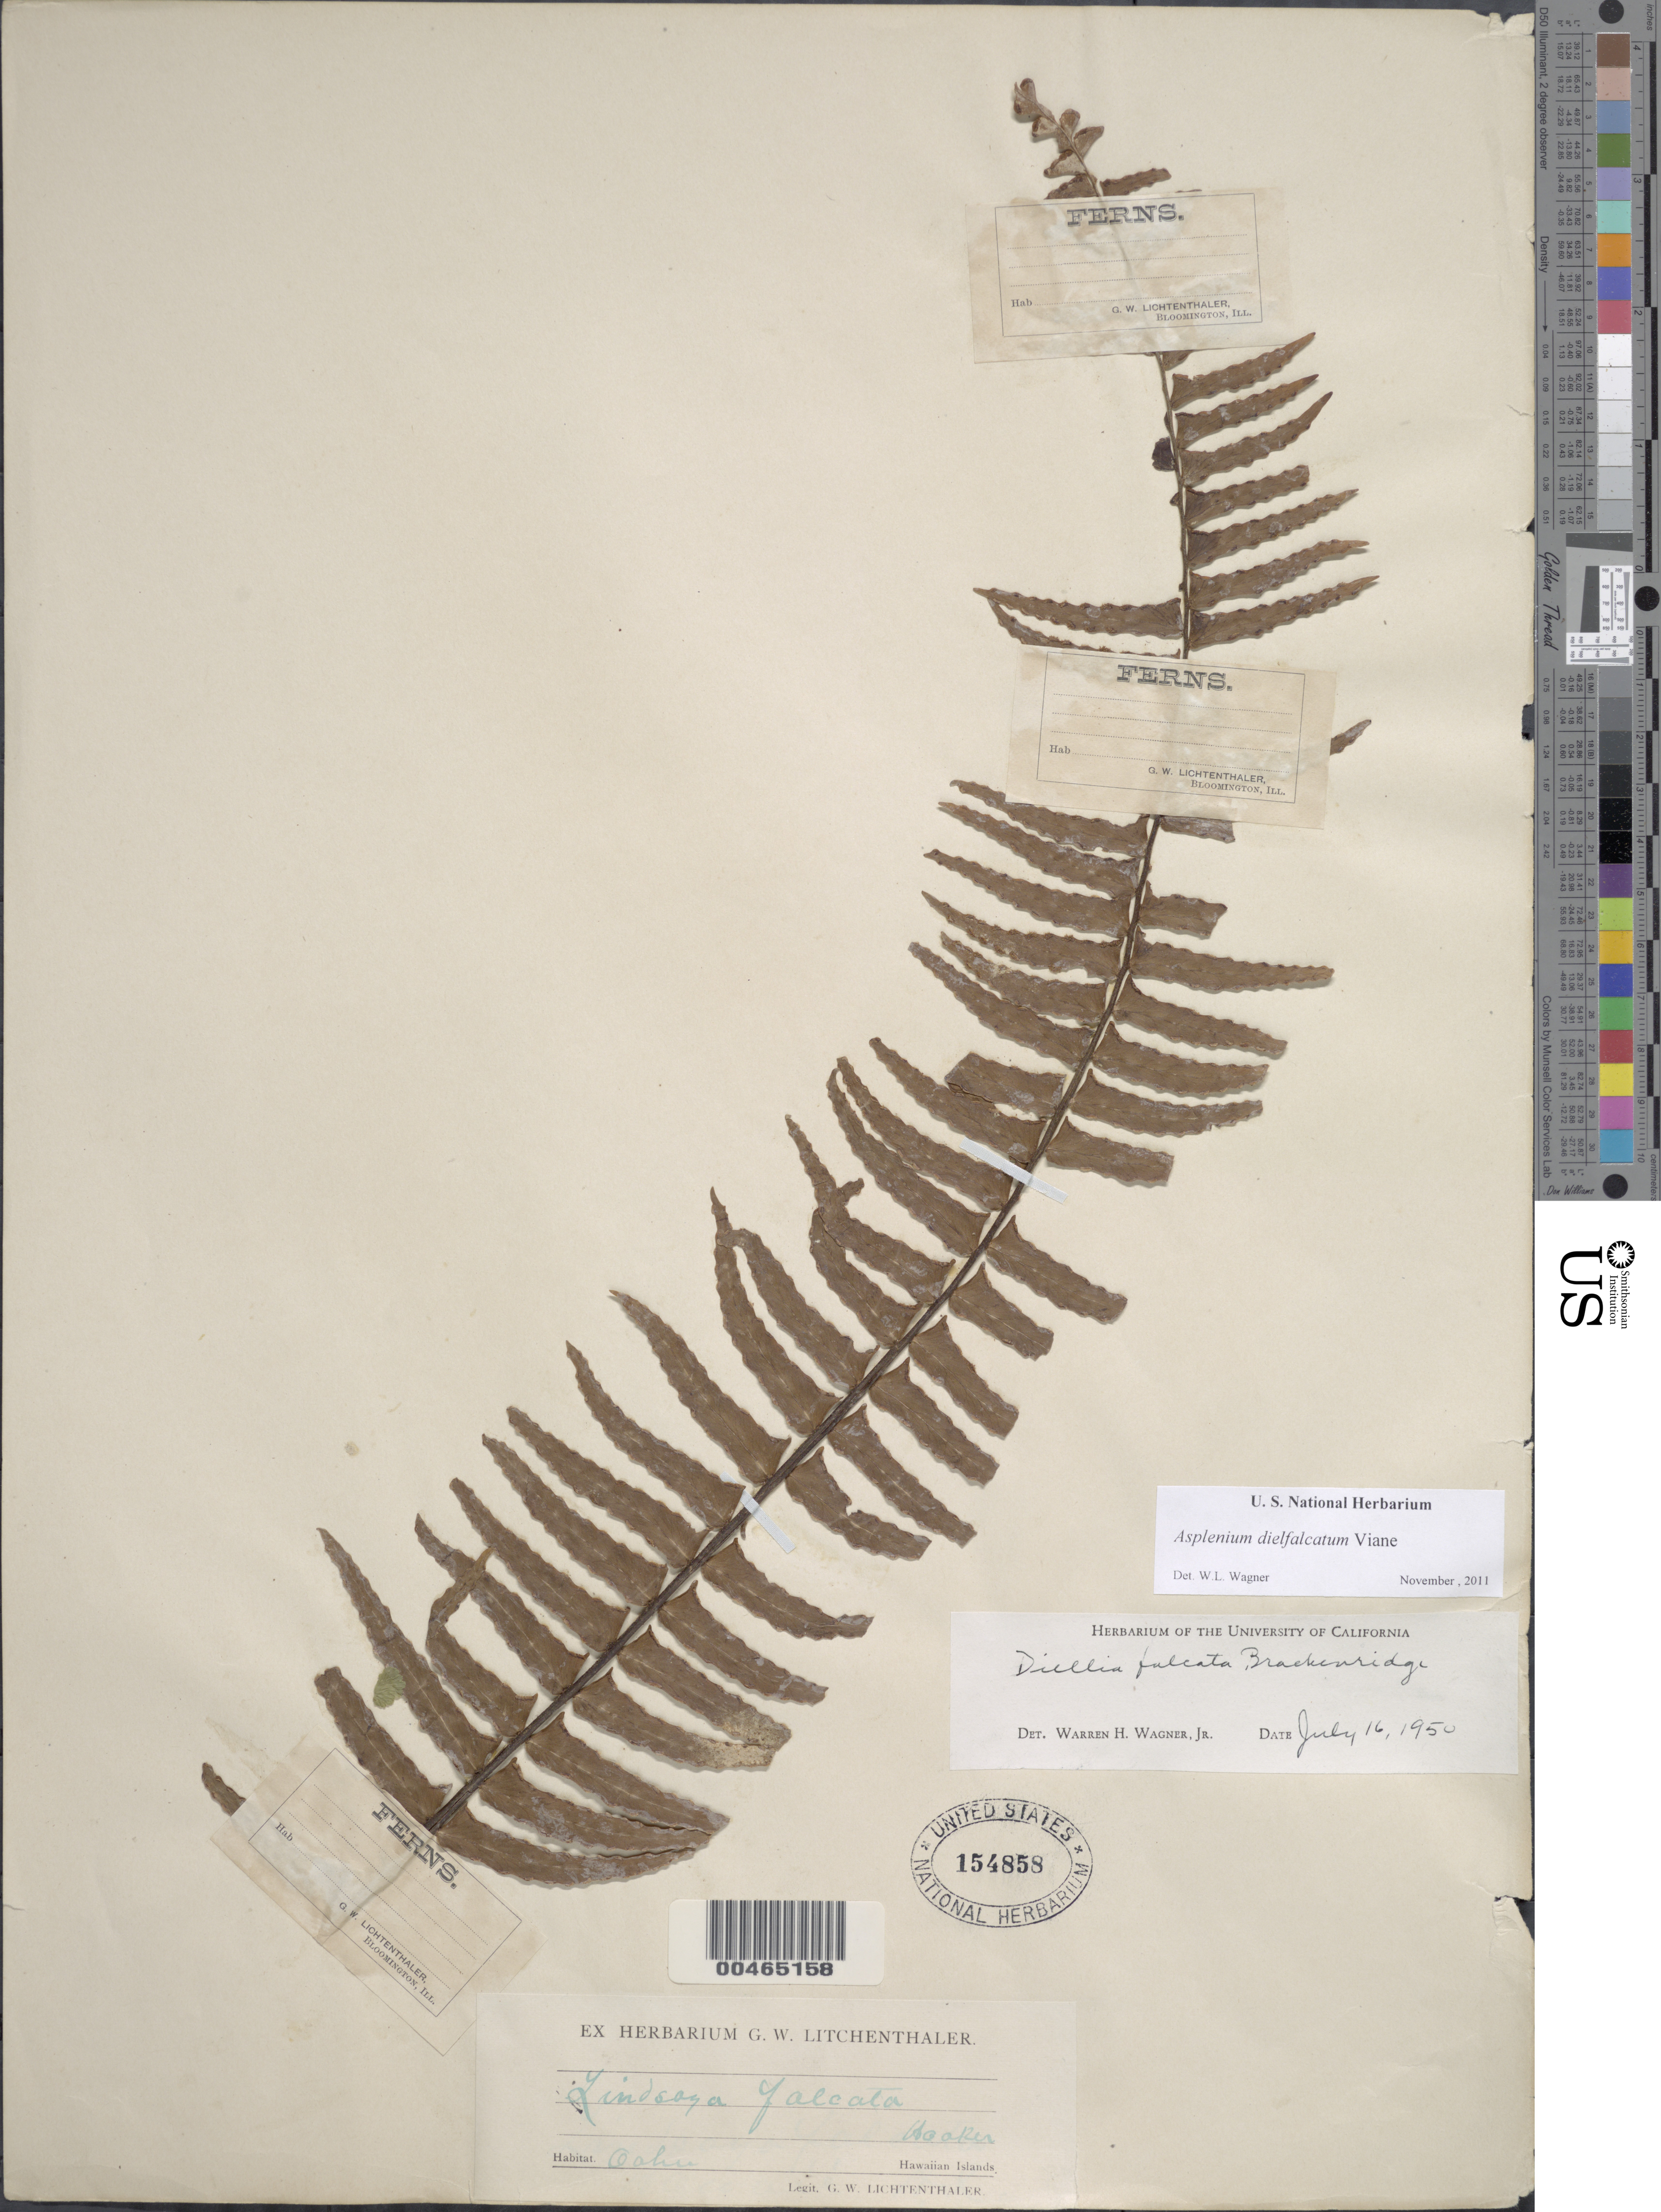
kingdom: Plantae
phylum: Tracheophyta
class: Polypodiopsida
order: Polypodiales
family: Aspleniaceae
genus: Asplenium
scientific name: Asplenium dielfalcatum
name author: Viane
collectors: G. Lichtenthaler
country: United States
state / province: Hawaii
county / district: Honolulu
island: Oahu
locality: Oahu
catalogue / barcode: US 154858